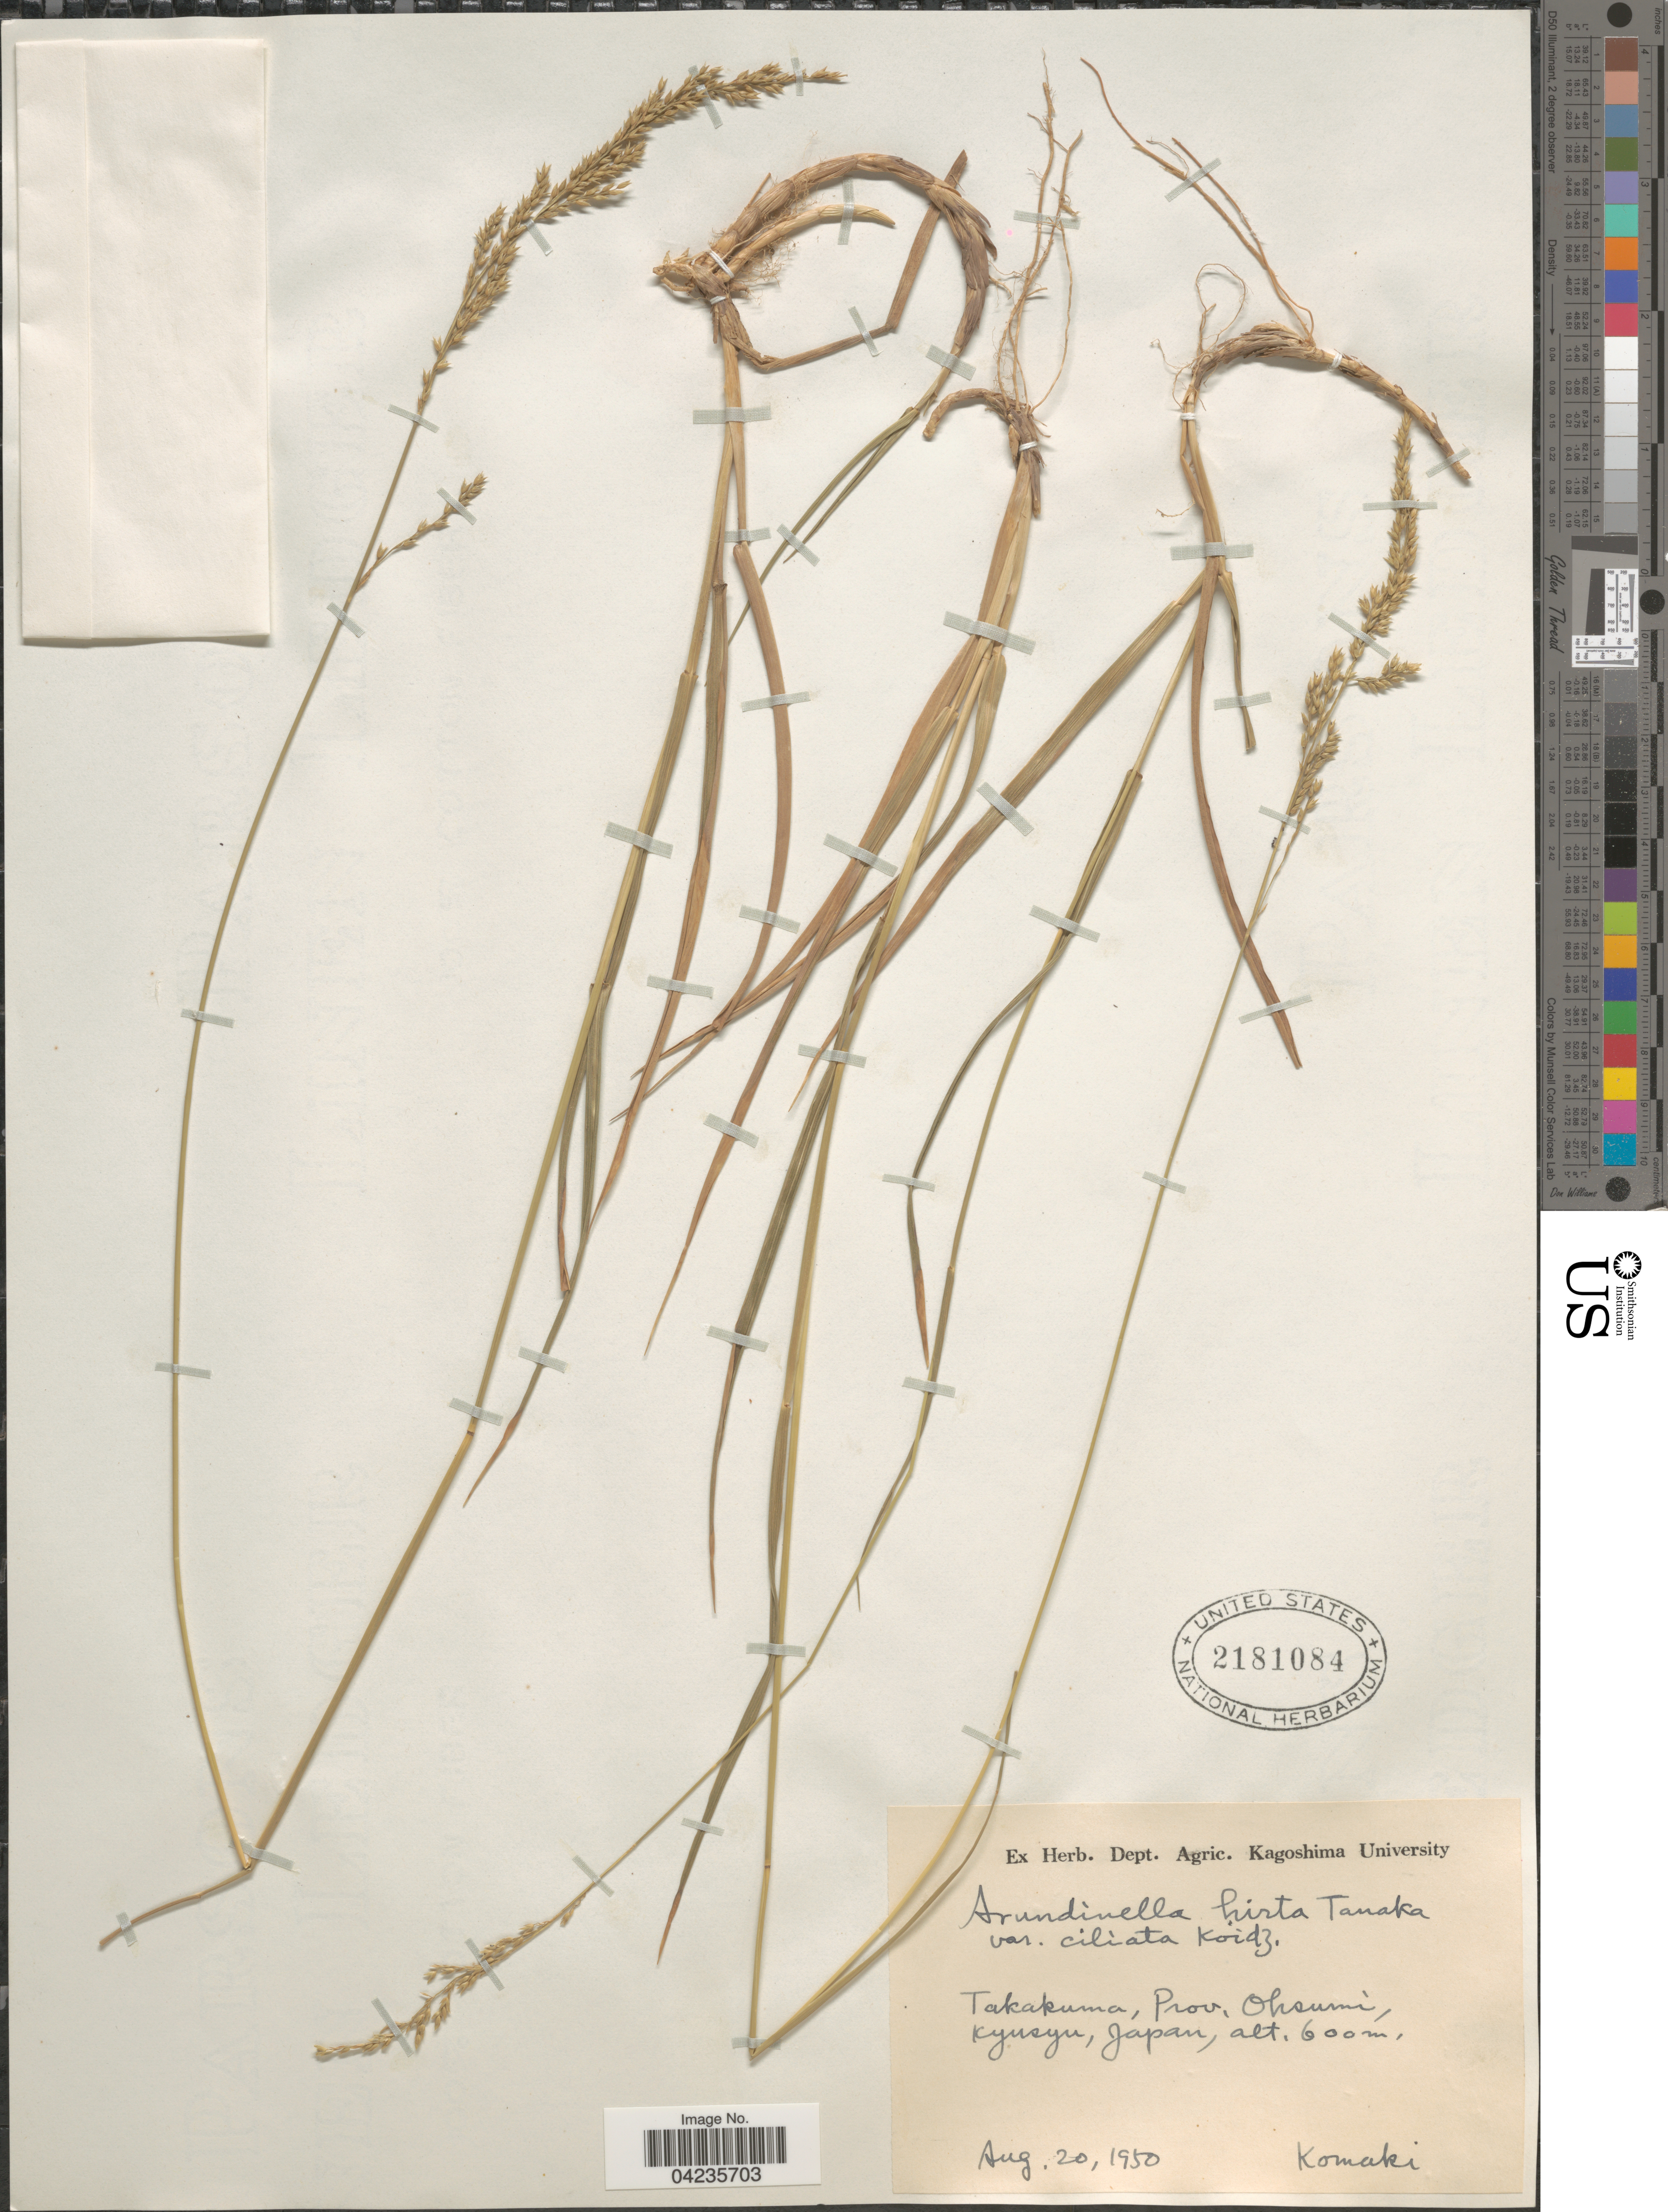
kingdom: Plantae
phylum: Tracheophyta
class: Liliopsida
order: Poales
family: Poaceae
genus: Arundinella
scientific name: Arundinella hirta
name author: (Thunb.) Tanaka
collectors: -. Komaki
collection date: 1950-08-20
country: Japan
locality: Takakuma, Prov. Ahsumi, Kyusyu.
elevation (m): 600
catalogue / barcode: US 2181084